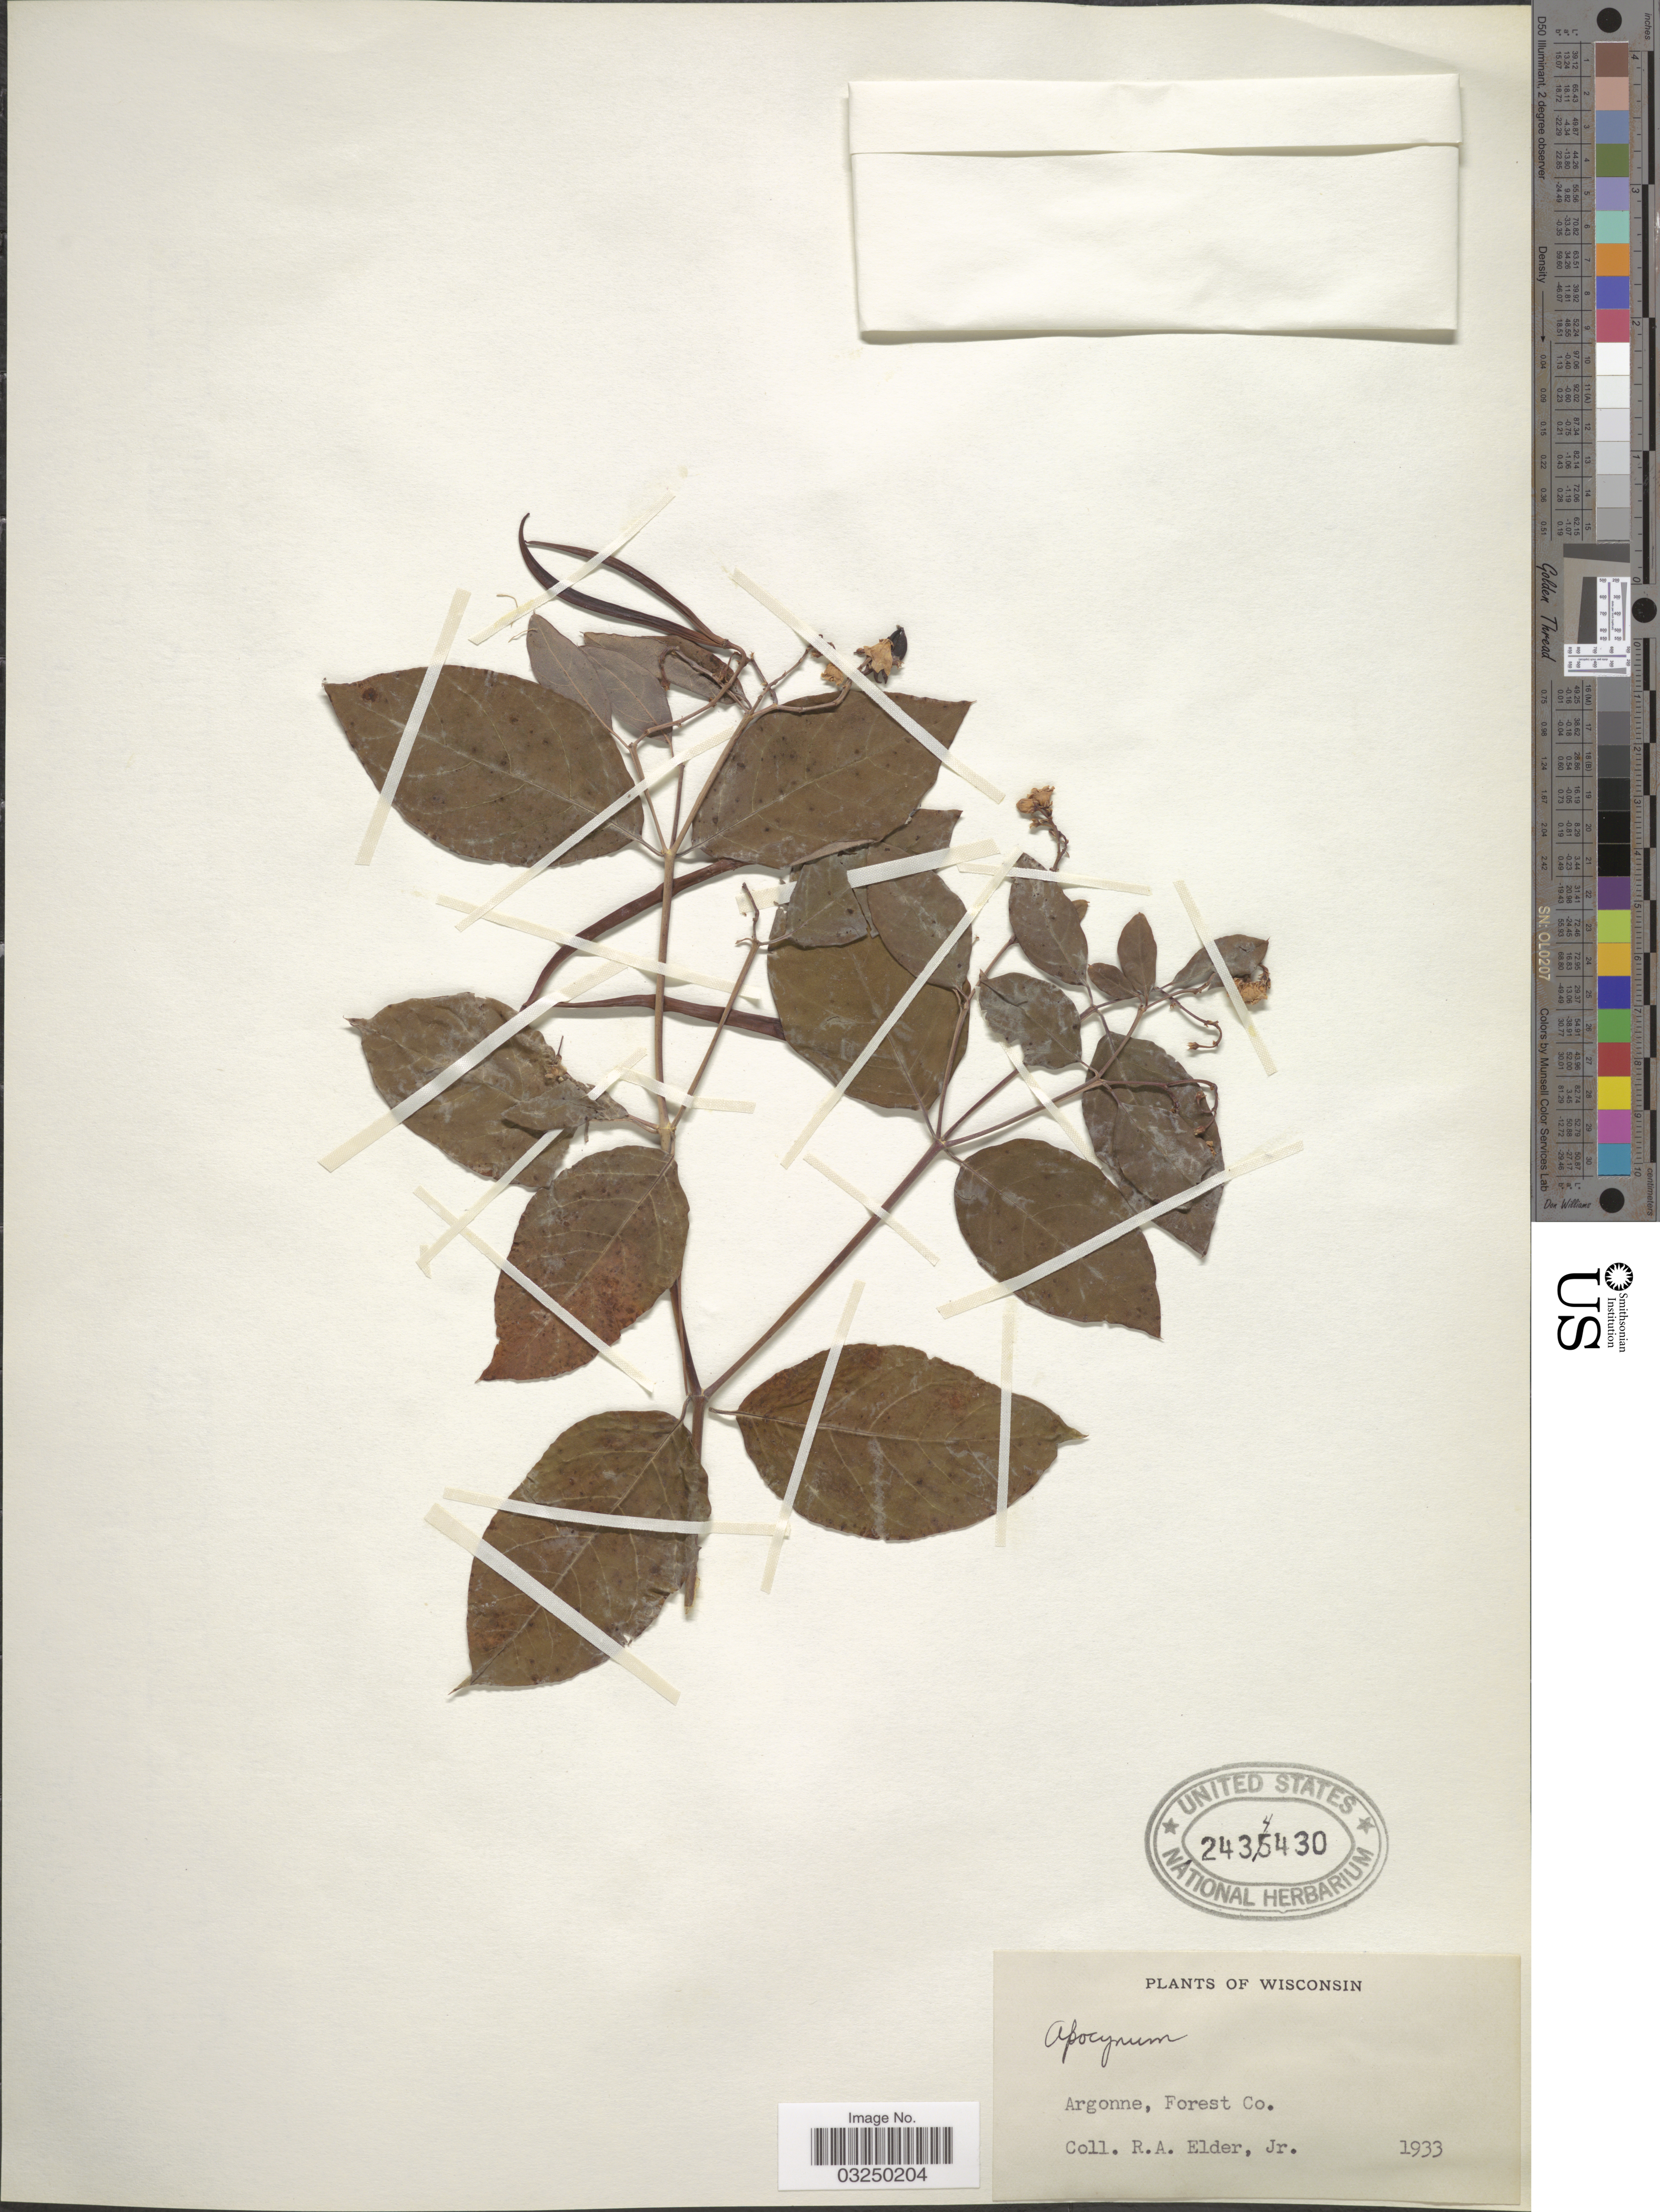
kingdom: Plantae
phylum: Tracheophyta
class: Magnoliopsida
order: Gentianales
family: Apocynaceae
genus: Apocynum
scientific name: Apocynum sp.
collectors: R. Elder Jr.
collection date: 1933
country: United States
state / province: Wisconsin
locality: Argonne, Forest Co.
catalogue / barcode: US 2434430